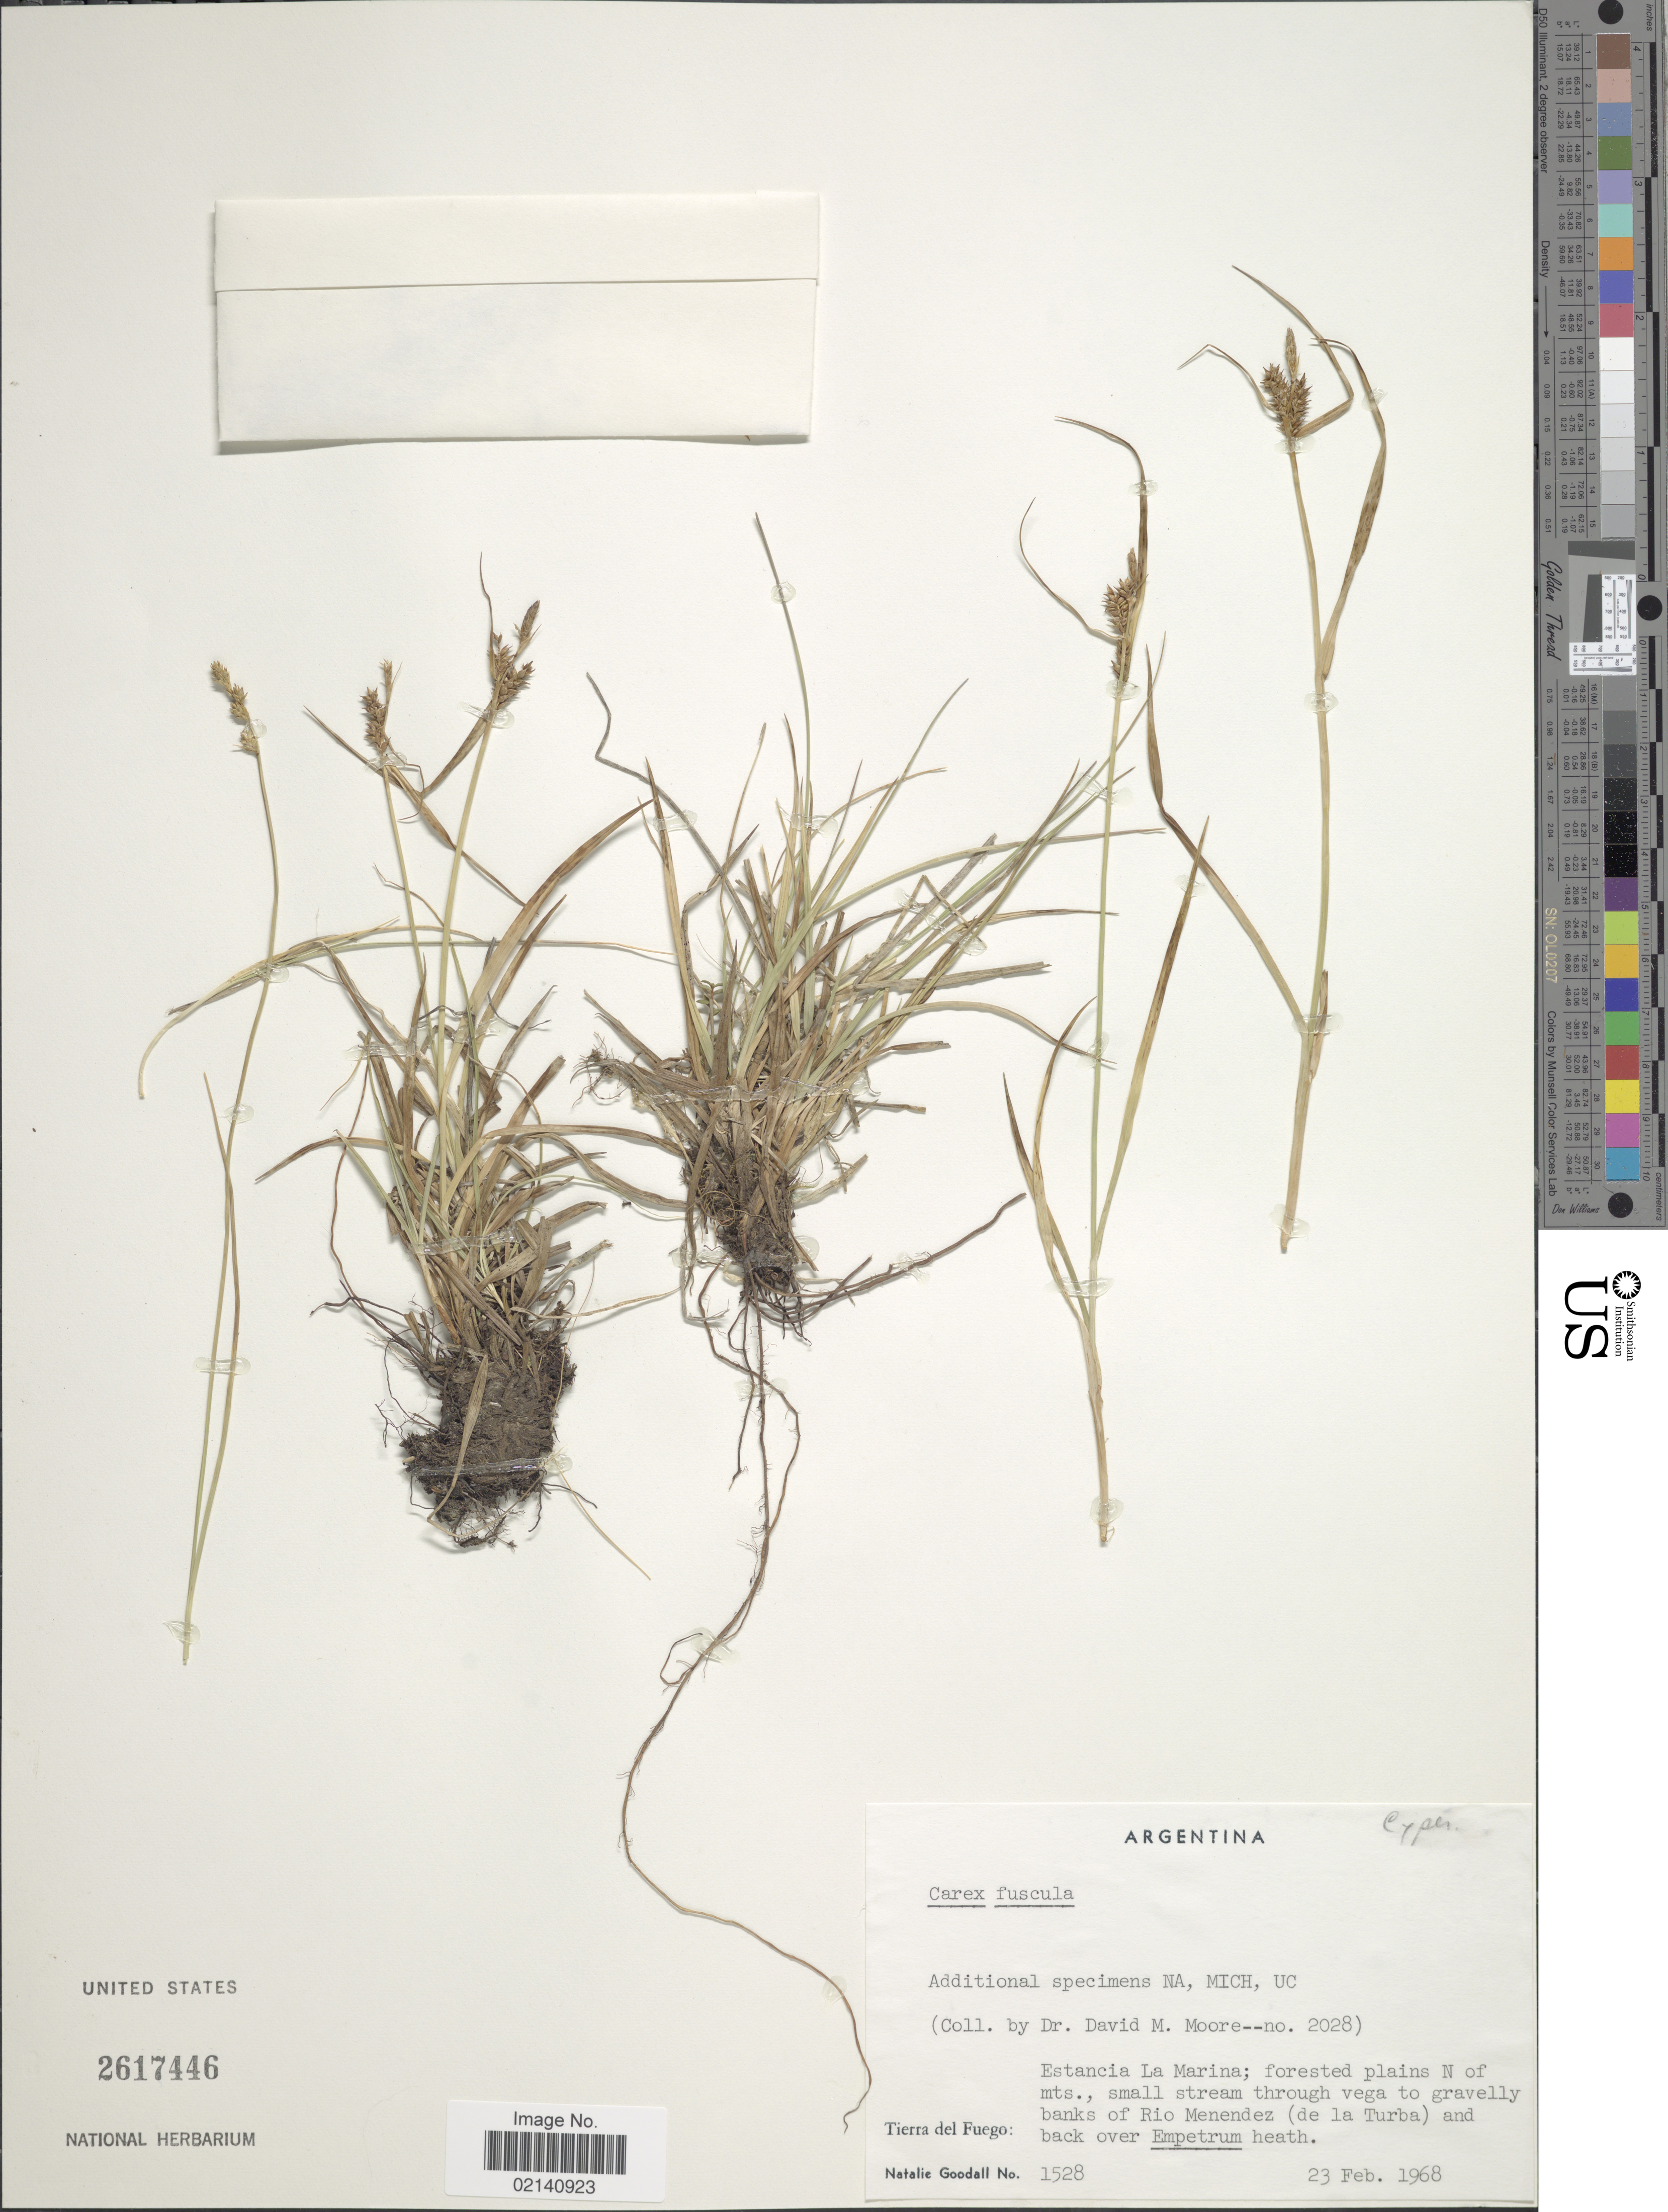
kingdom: Plantae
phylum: Tracheophyta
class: Liliopsida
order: Poales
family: Cyperaceae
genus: Carex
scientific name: Carex fuscula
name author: d'Urv.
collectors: N. Goodall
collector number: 1528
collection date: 1968-02-23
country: Argentina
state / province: Tierra del Fuego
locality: Estancia La Marina; forested plans N of mts., small stream through vega to gravelly banks of Rio Menendez (de la Turba)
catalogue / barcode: US 2617446